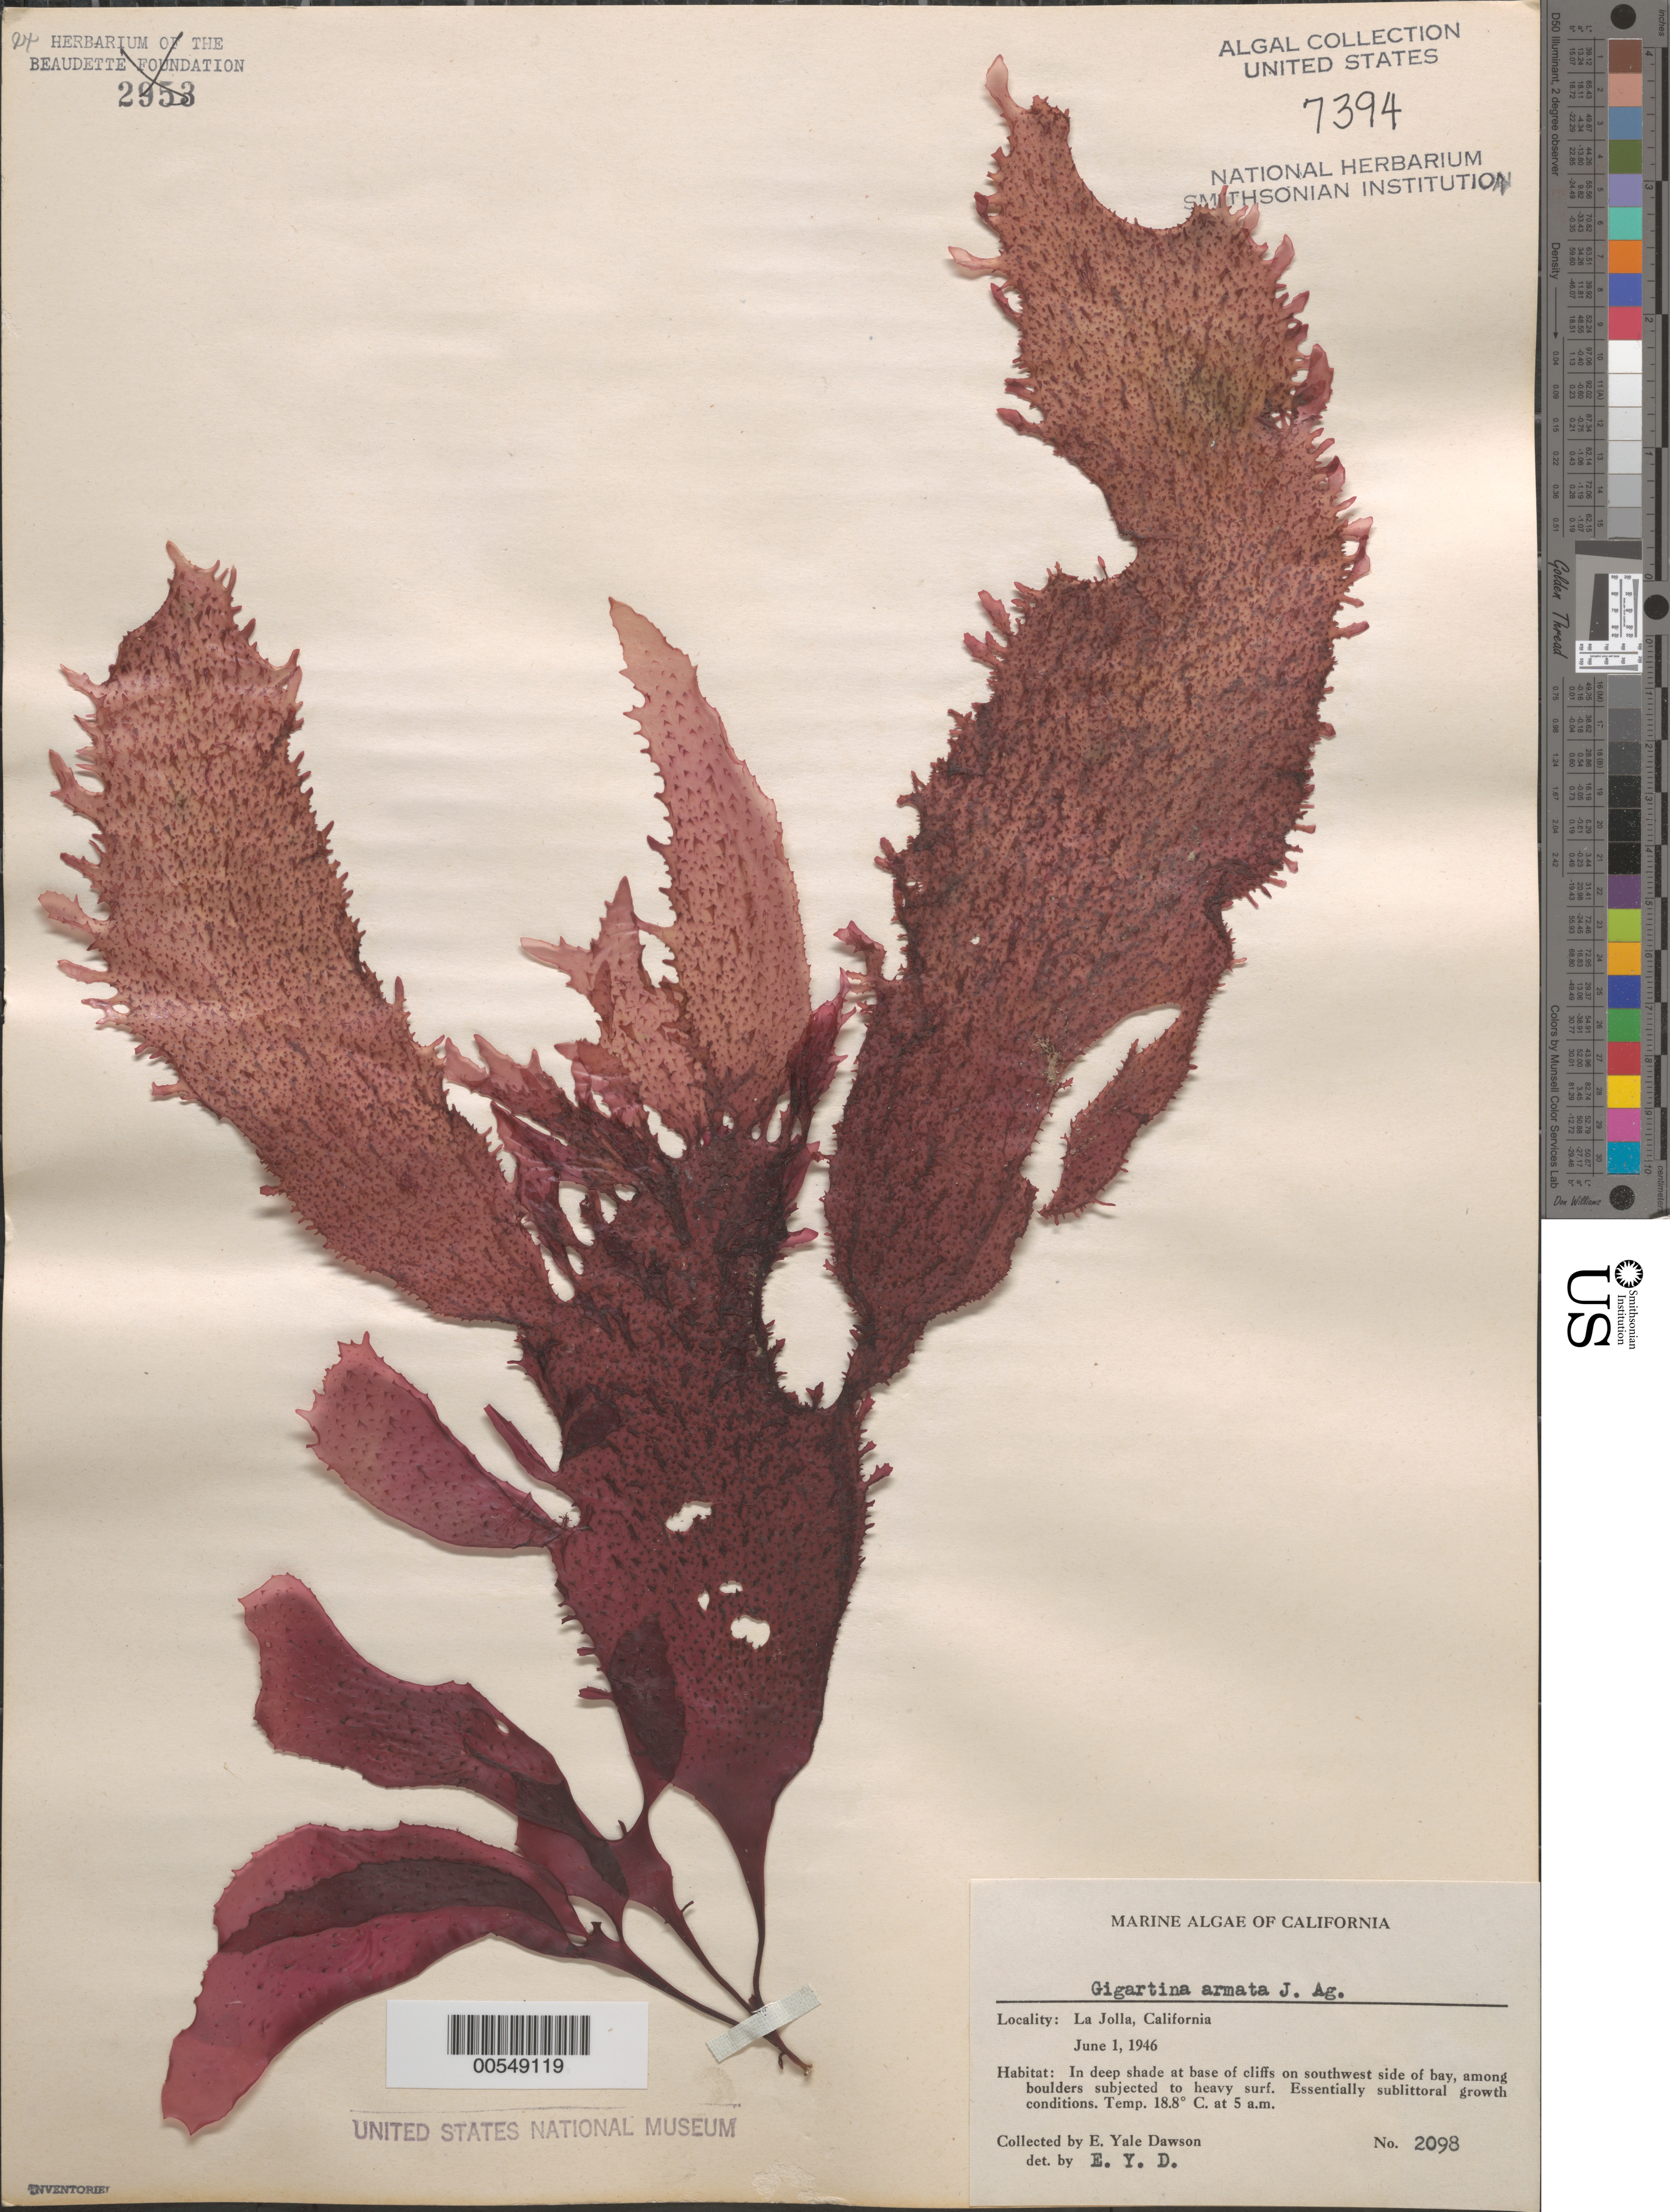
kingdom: Plantae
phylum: Rhodophyta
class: Florideophyceae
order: Gigartinales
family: Gigartinaceae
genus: Chondracanthus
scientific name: Chondracanthus spinosus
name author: (Kütz.) Guiry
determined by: Algae name updating Project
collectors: E. Y. Dawson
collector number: EYD 2098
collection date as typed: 01 Jun 1946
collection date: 1946-06-01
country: United States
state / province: California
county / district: San Diego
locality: La Jolla, southwest La Jolla Bay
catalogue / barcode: US 7394